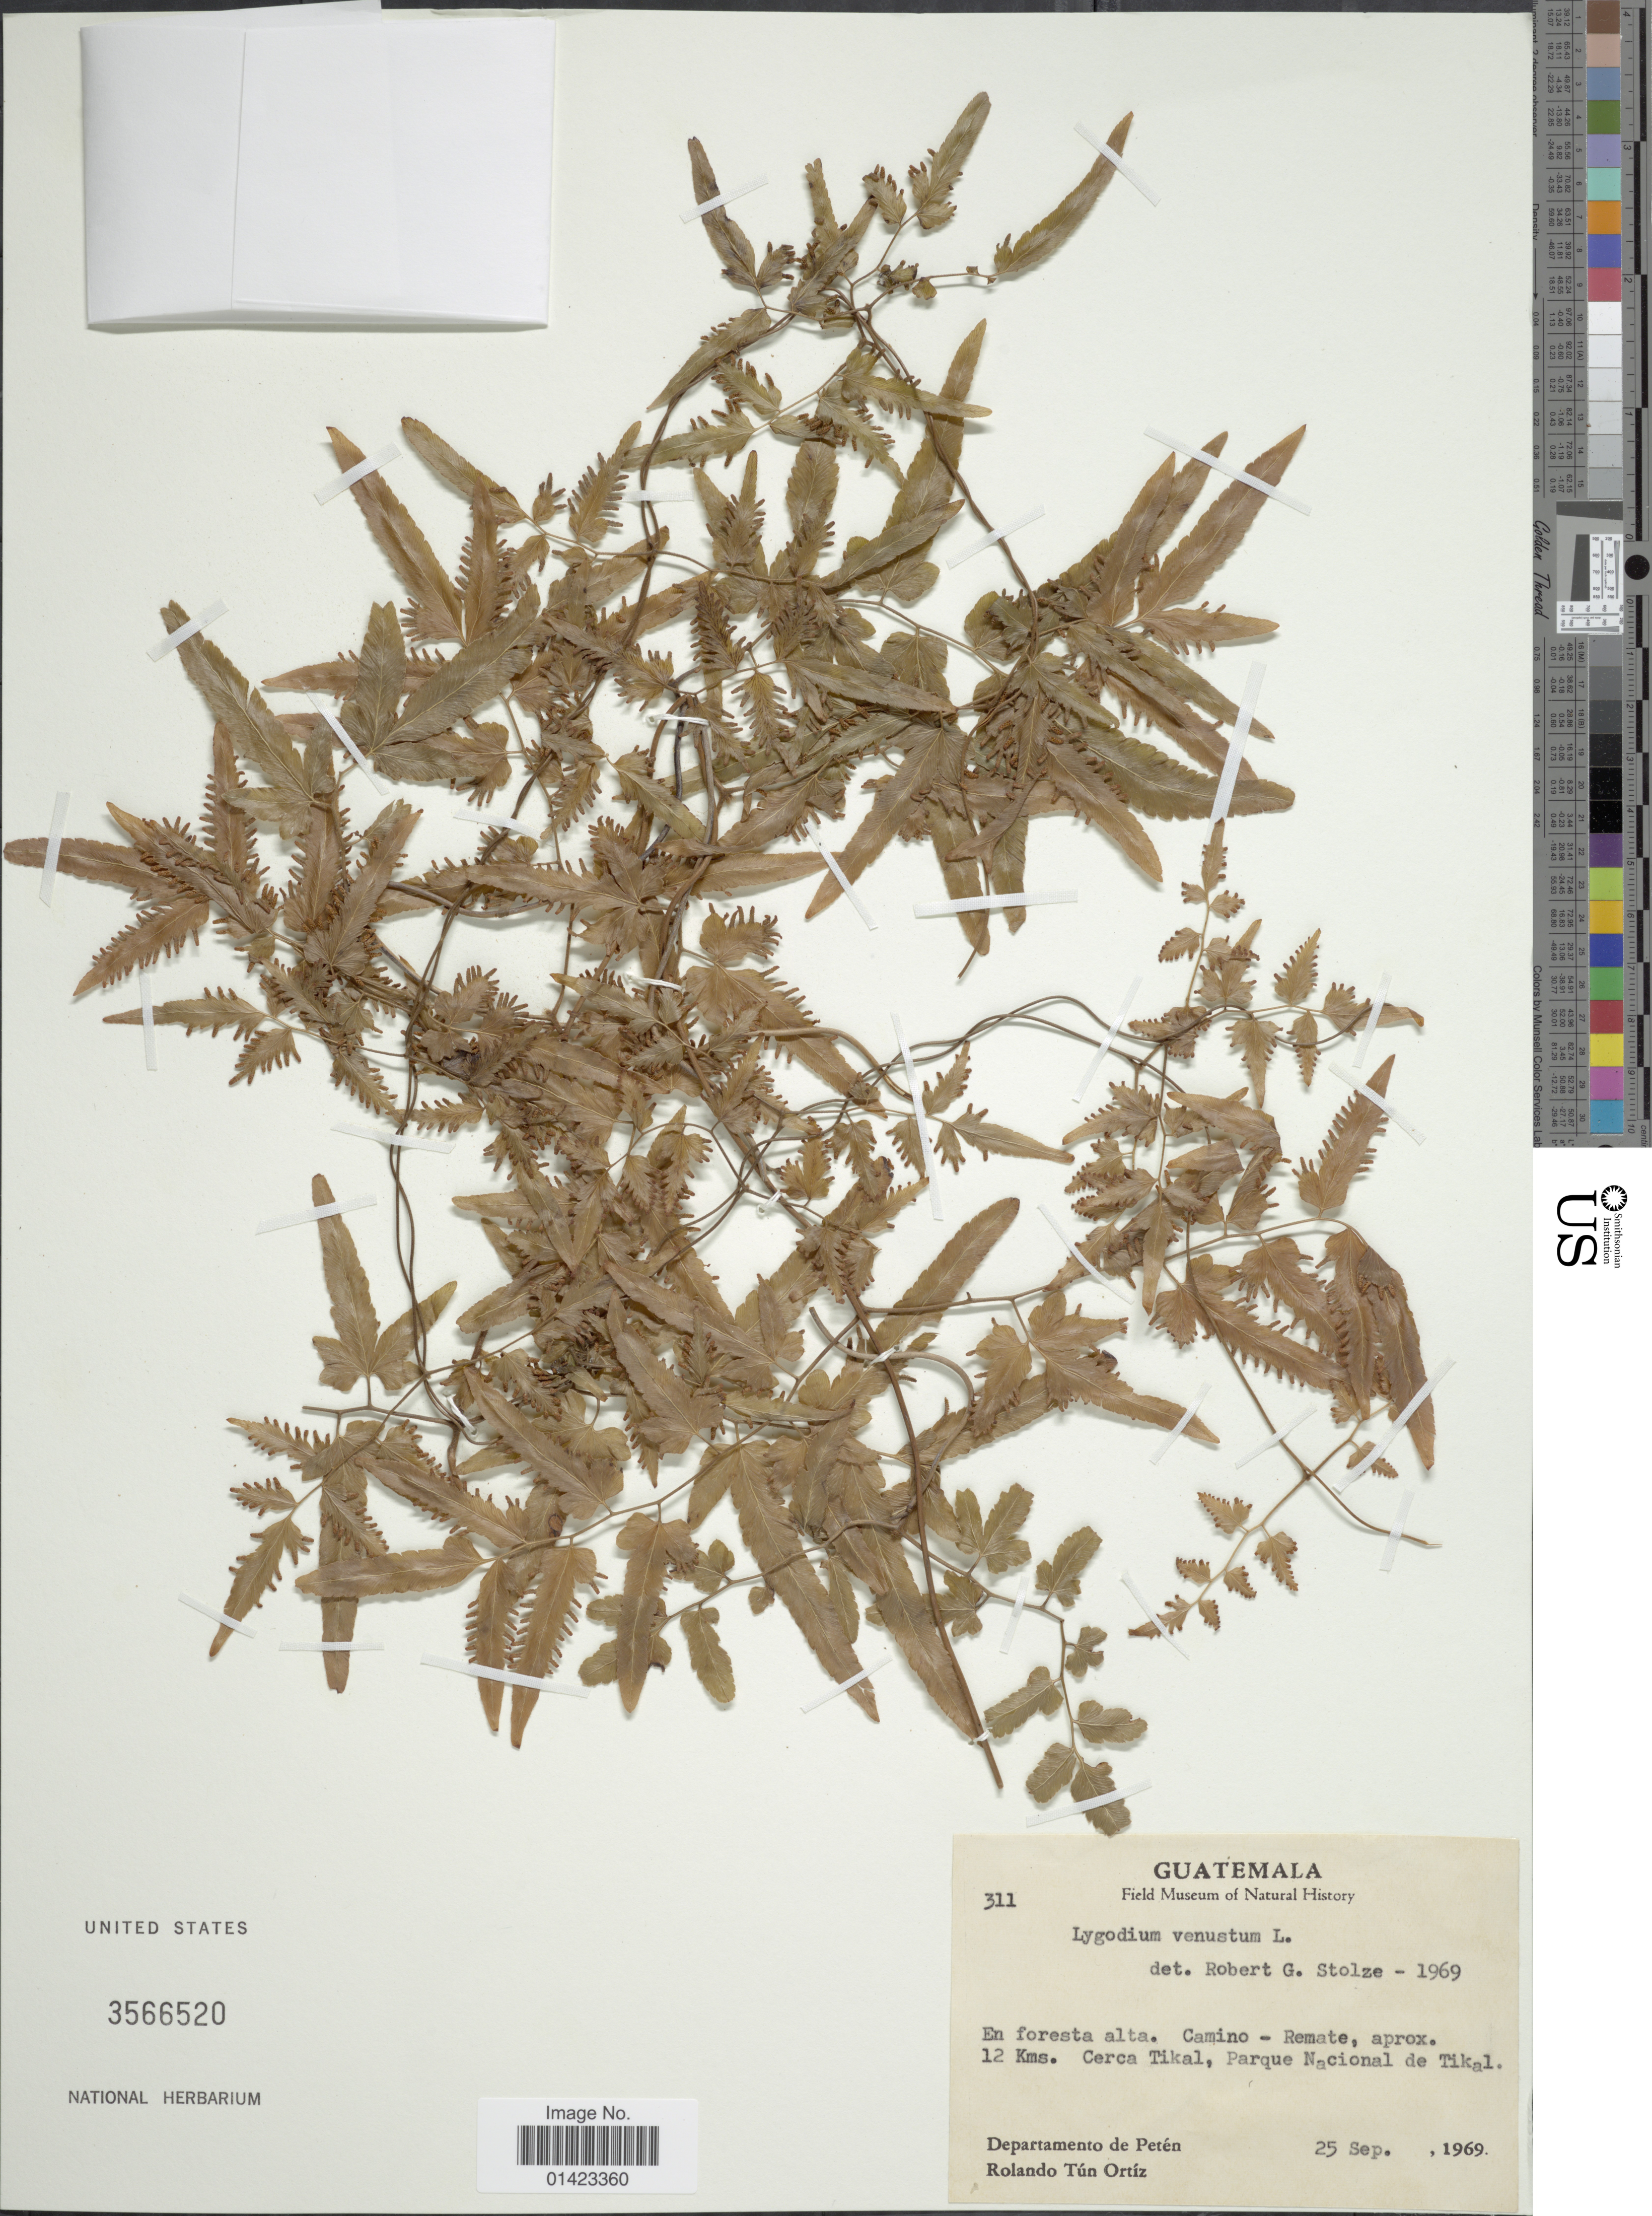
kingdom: Plantae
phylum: Tracheophyta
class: Polypodiopsida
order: Schizaeales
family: Lygodiaceae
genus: Lygodium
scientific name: Lygodium venustum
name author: Sw.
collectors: R. Tún Ortíz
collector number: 311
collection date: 1969-09-25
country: Guatemala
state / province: El Petén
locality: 12kms. Cerca Tikal, Parque Nacional de Tikal, Departamento de Petén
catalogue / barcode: US 3566520